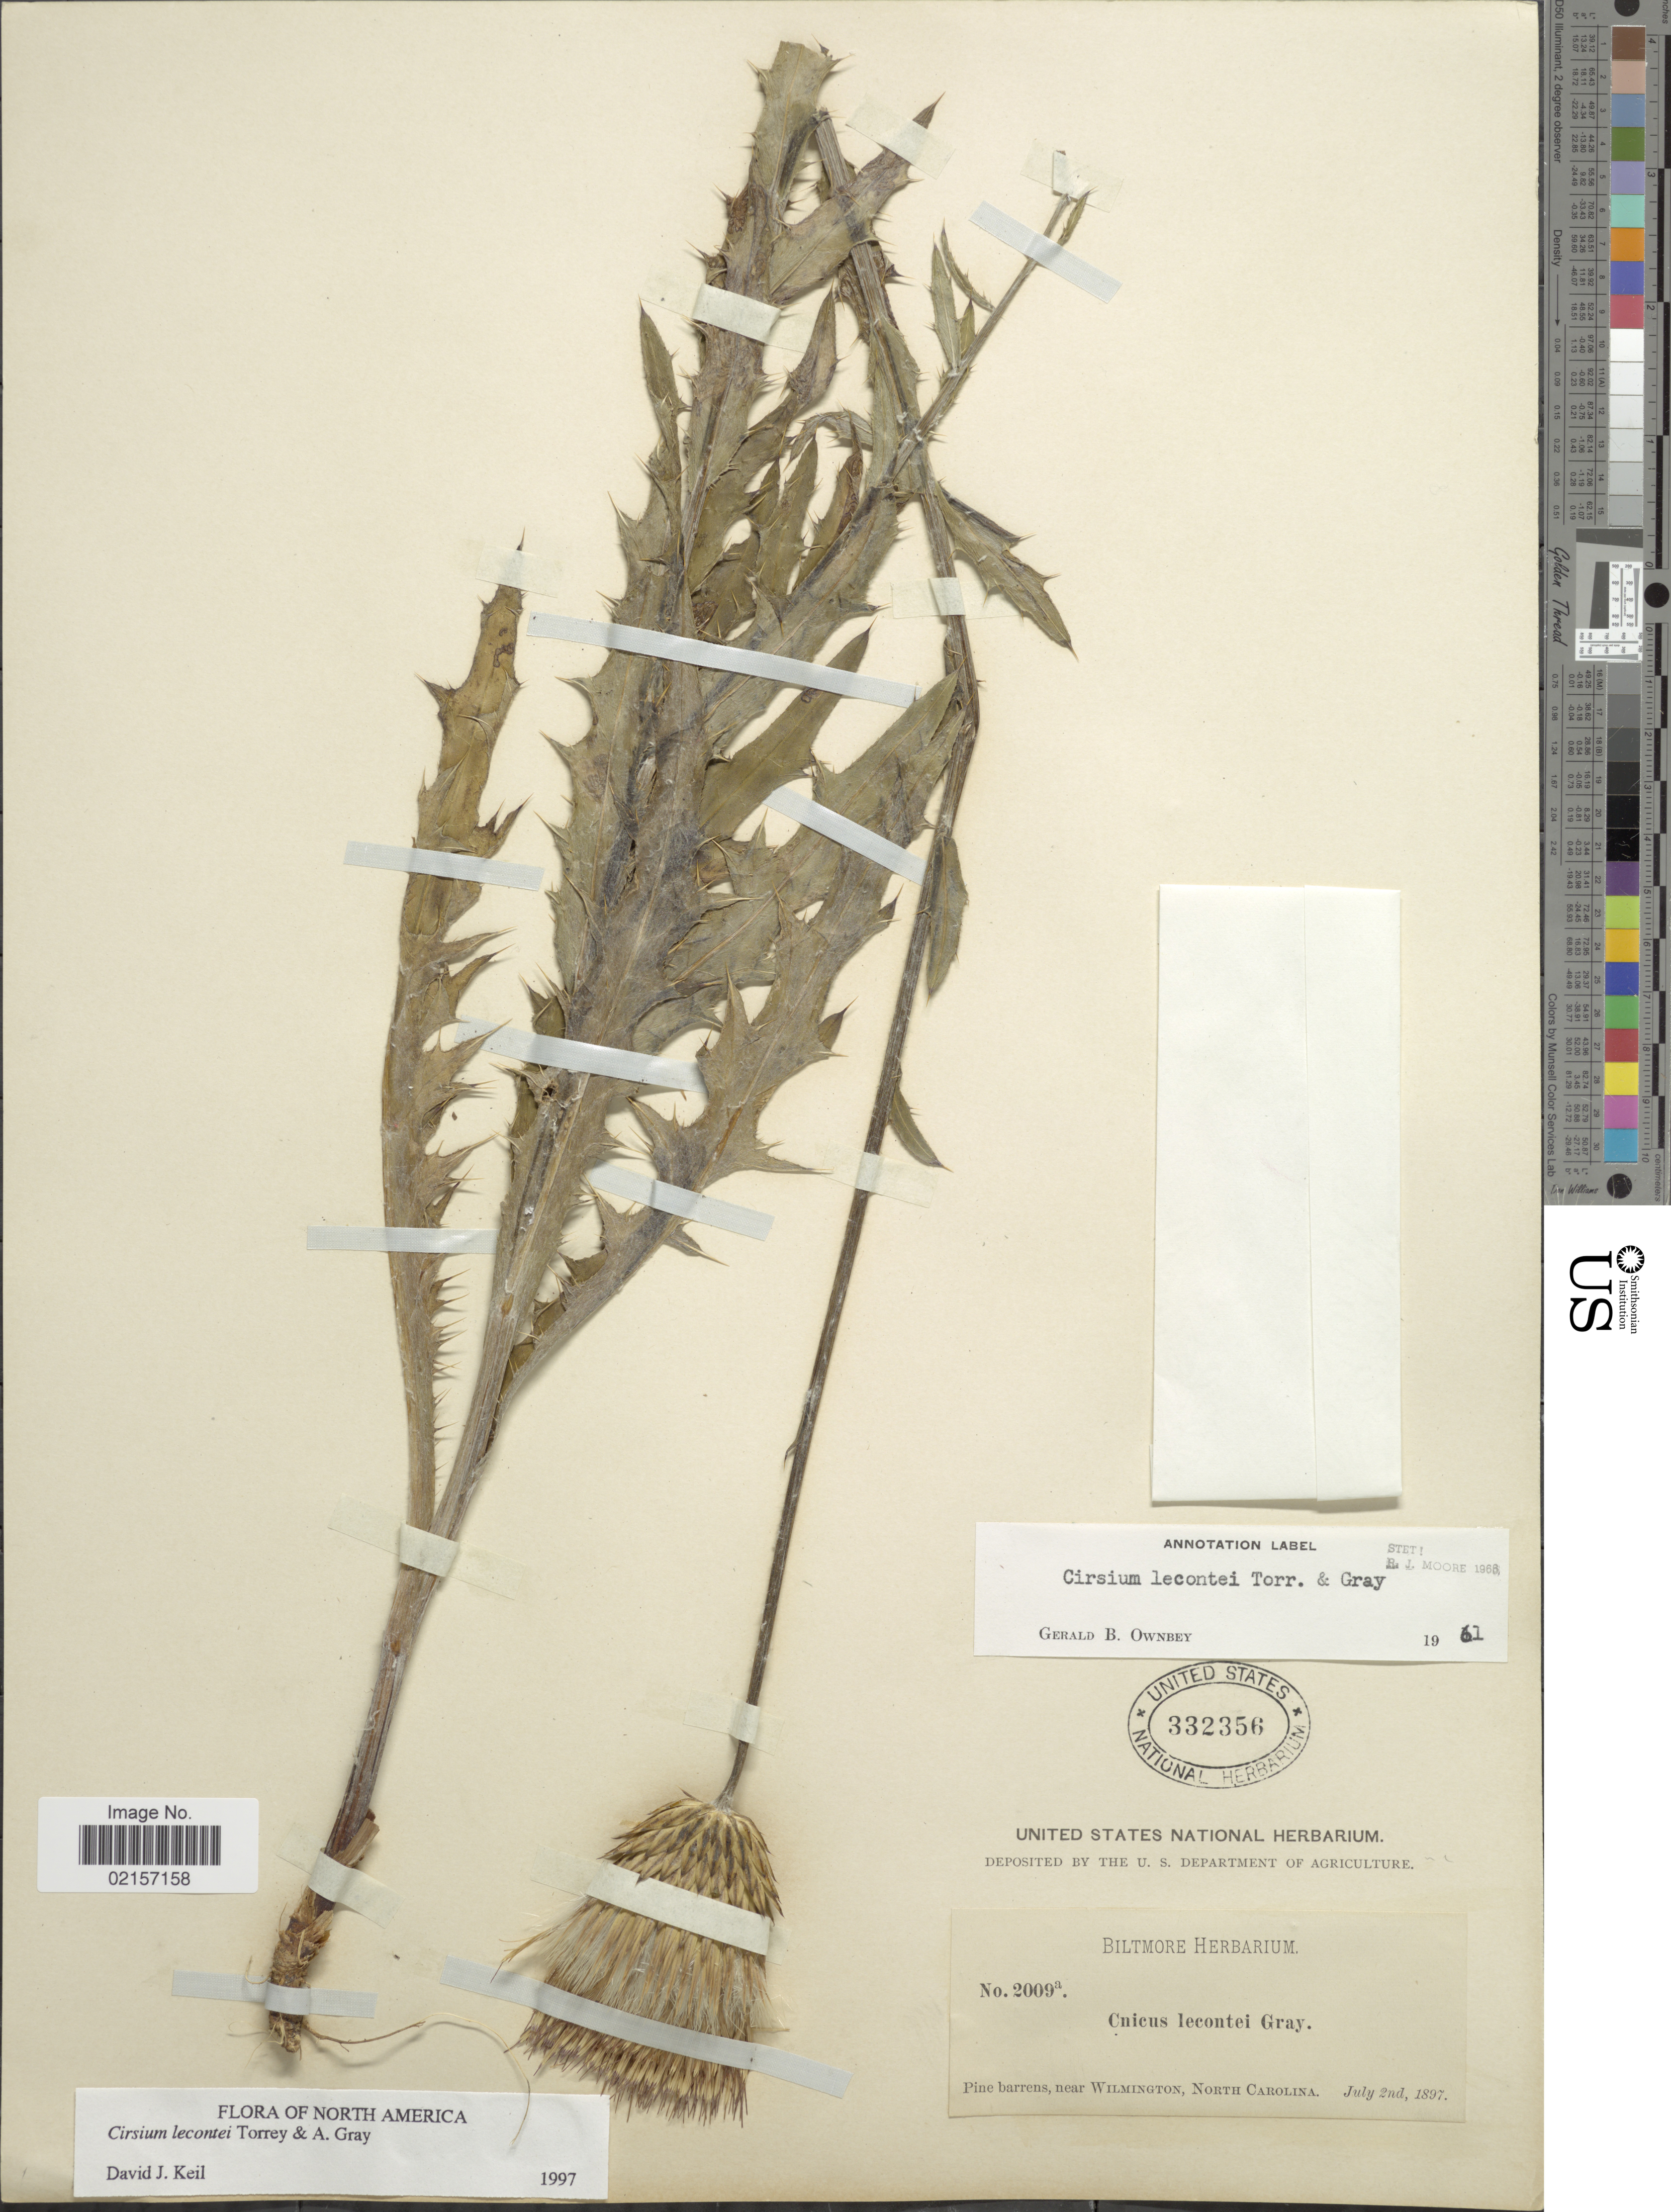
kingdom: Plantae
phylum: Tracheophyta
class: Magnoliopsida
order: Asterales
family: Asteraceae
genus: Cirsium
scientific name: Cirsium lecontei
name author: Torr. & A. Gray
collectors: ex herb. Biltmore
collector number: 2009a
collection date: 1897-07-02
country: United States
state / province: North Carolina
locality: Pine barrens, near Wilmington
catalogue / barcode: US 332356